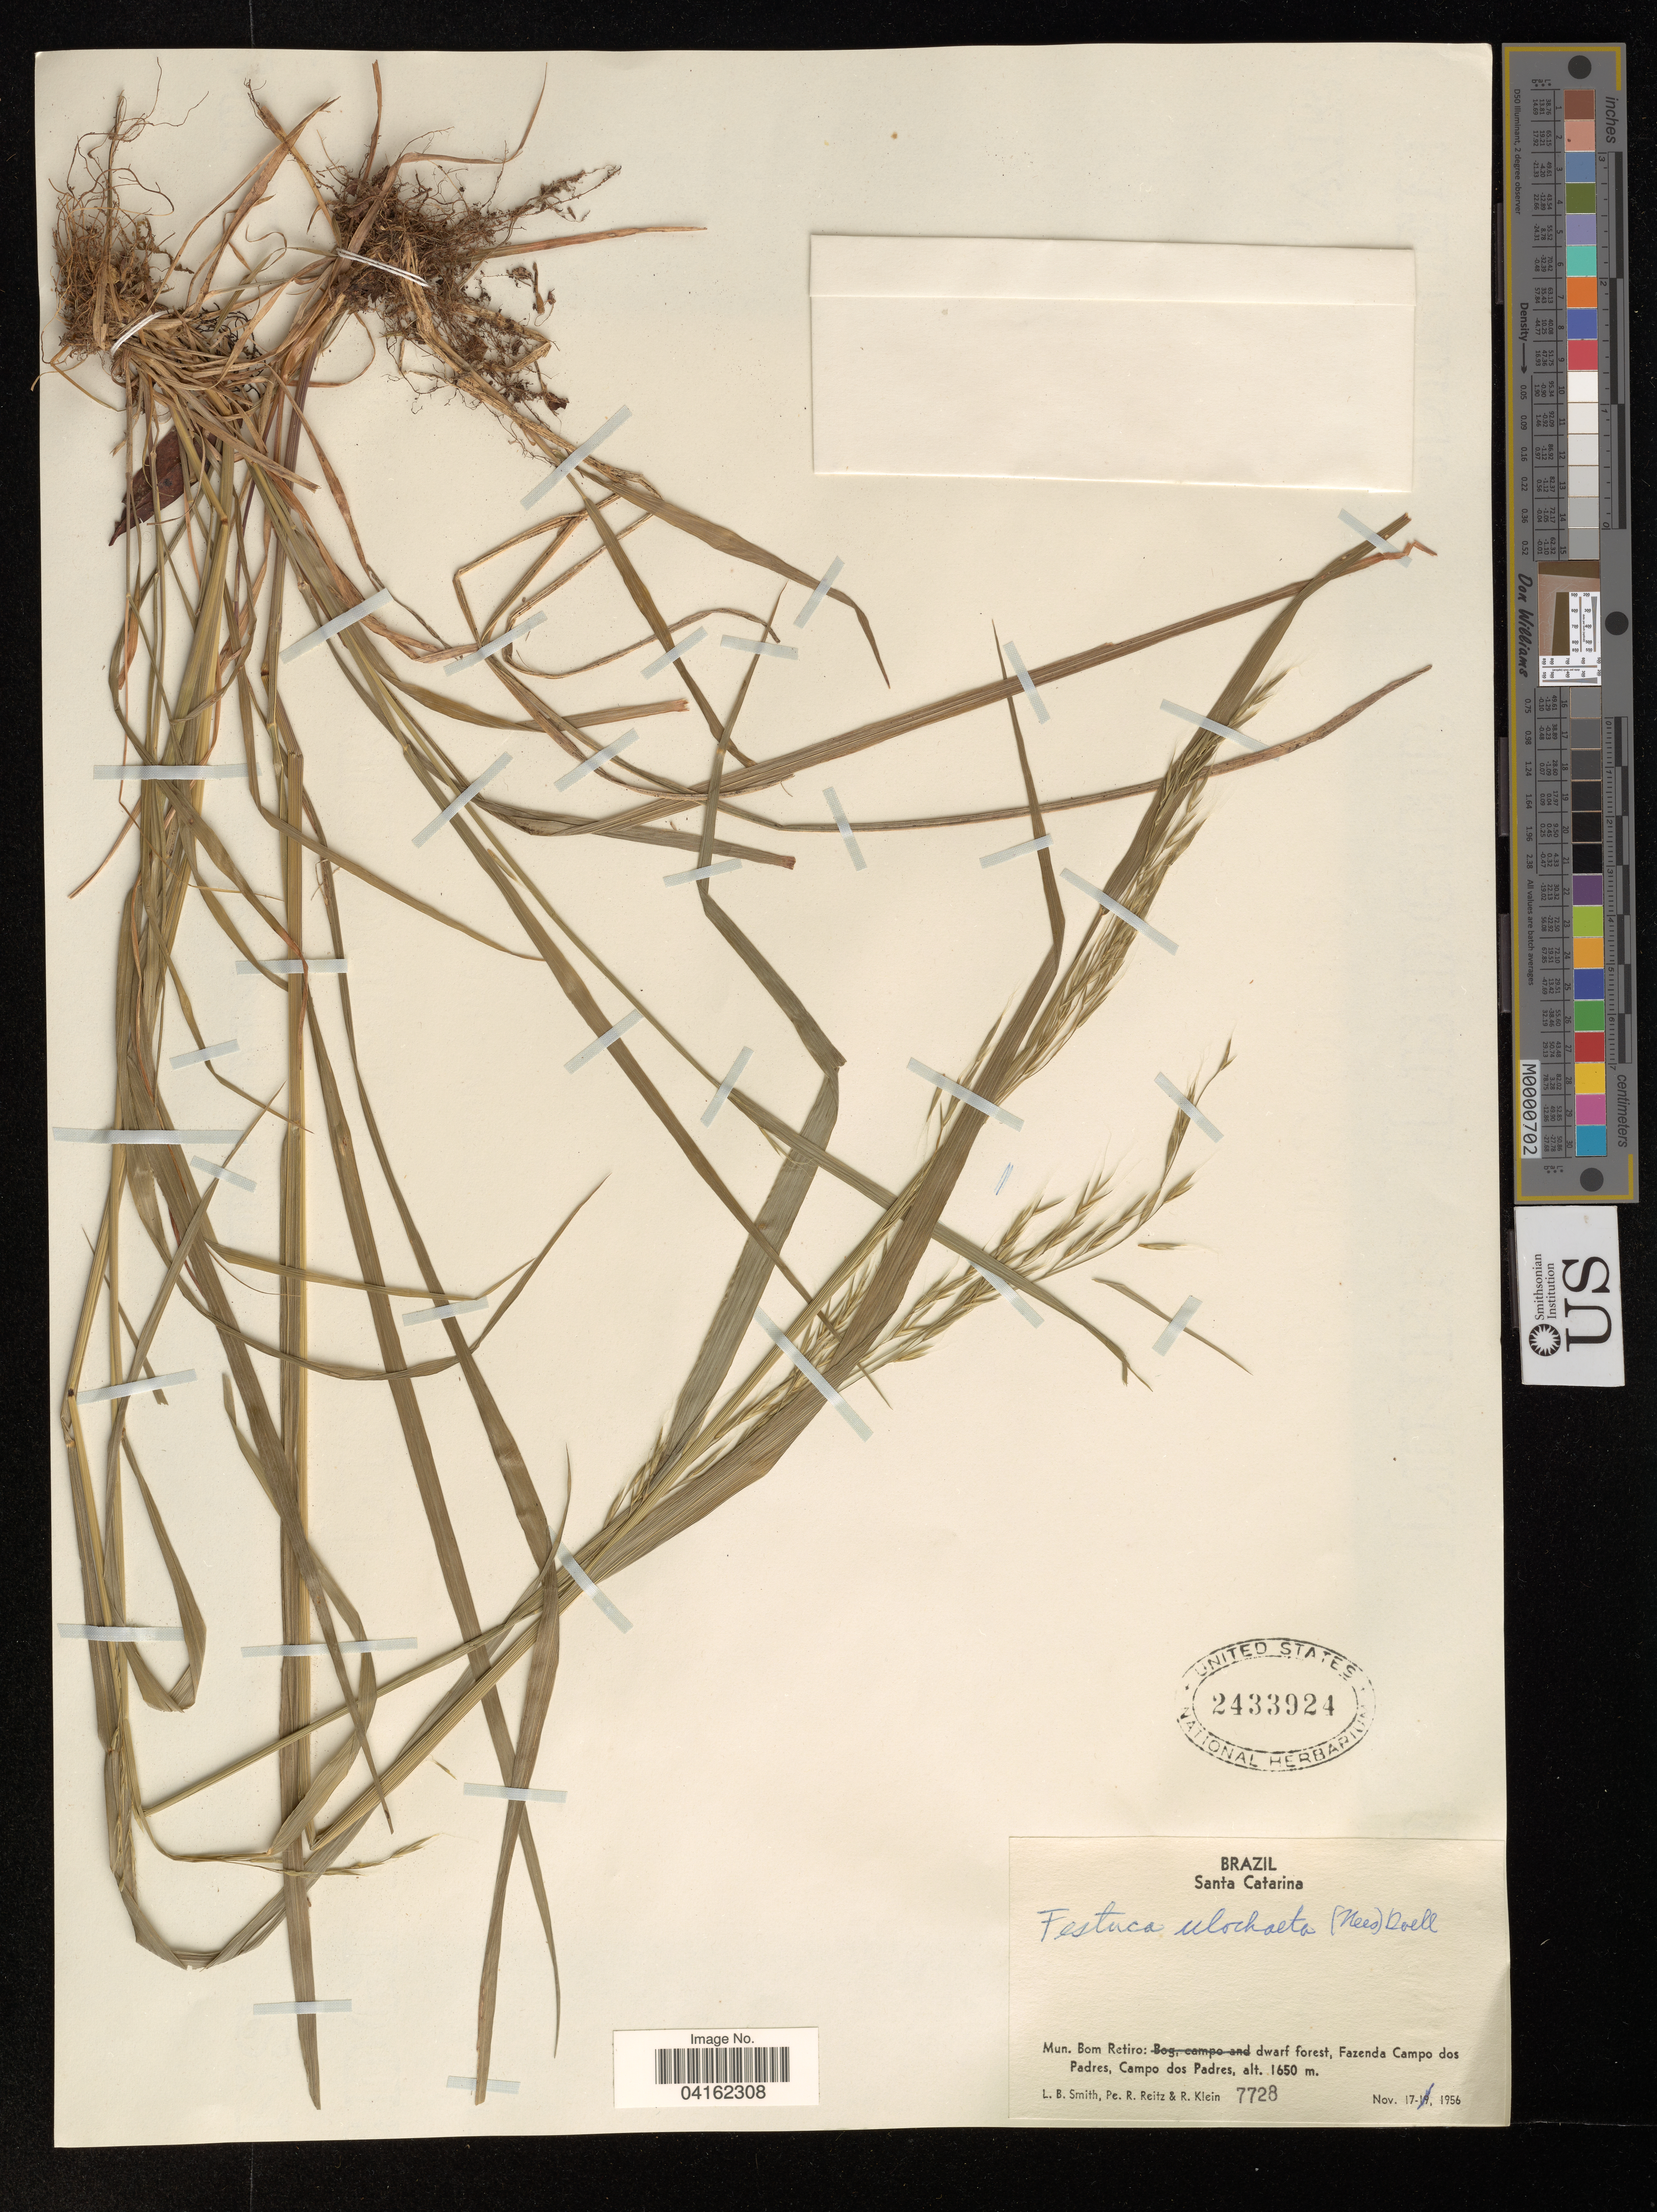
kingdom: Plantae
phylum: Tracheophyta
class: Liliopsida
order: Poales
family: Poaceae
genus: Festuca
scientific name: Festuca ulochaeta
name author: Nees ex Steud.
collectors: L. Smith, P. Reitz & R. Klein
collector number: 7728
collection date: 1956-11-17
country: Brazil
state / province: Santa Catarina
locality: Mun. Bom Retiro: dwarf forest, Fazenda Campo dos Padres, Campo dos Padres.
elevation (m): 1650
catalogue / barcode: US 2433924